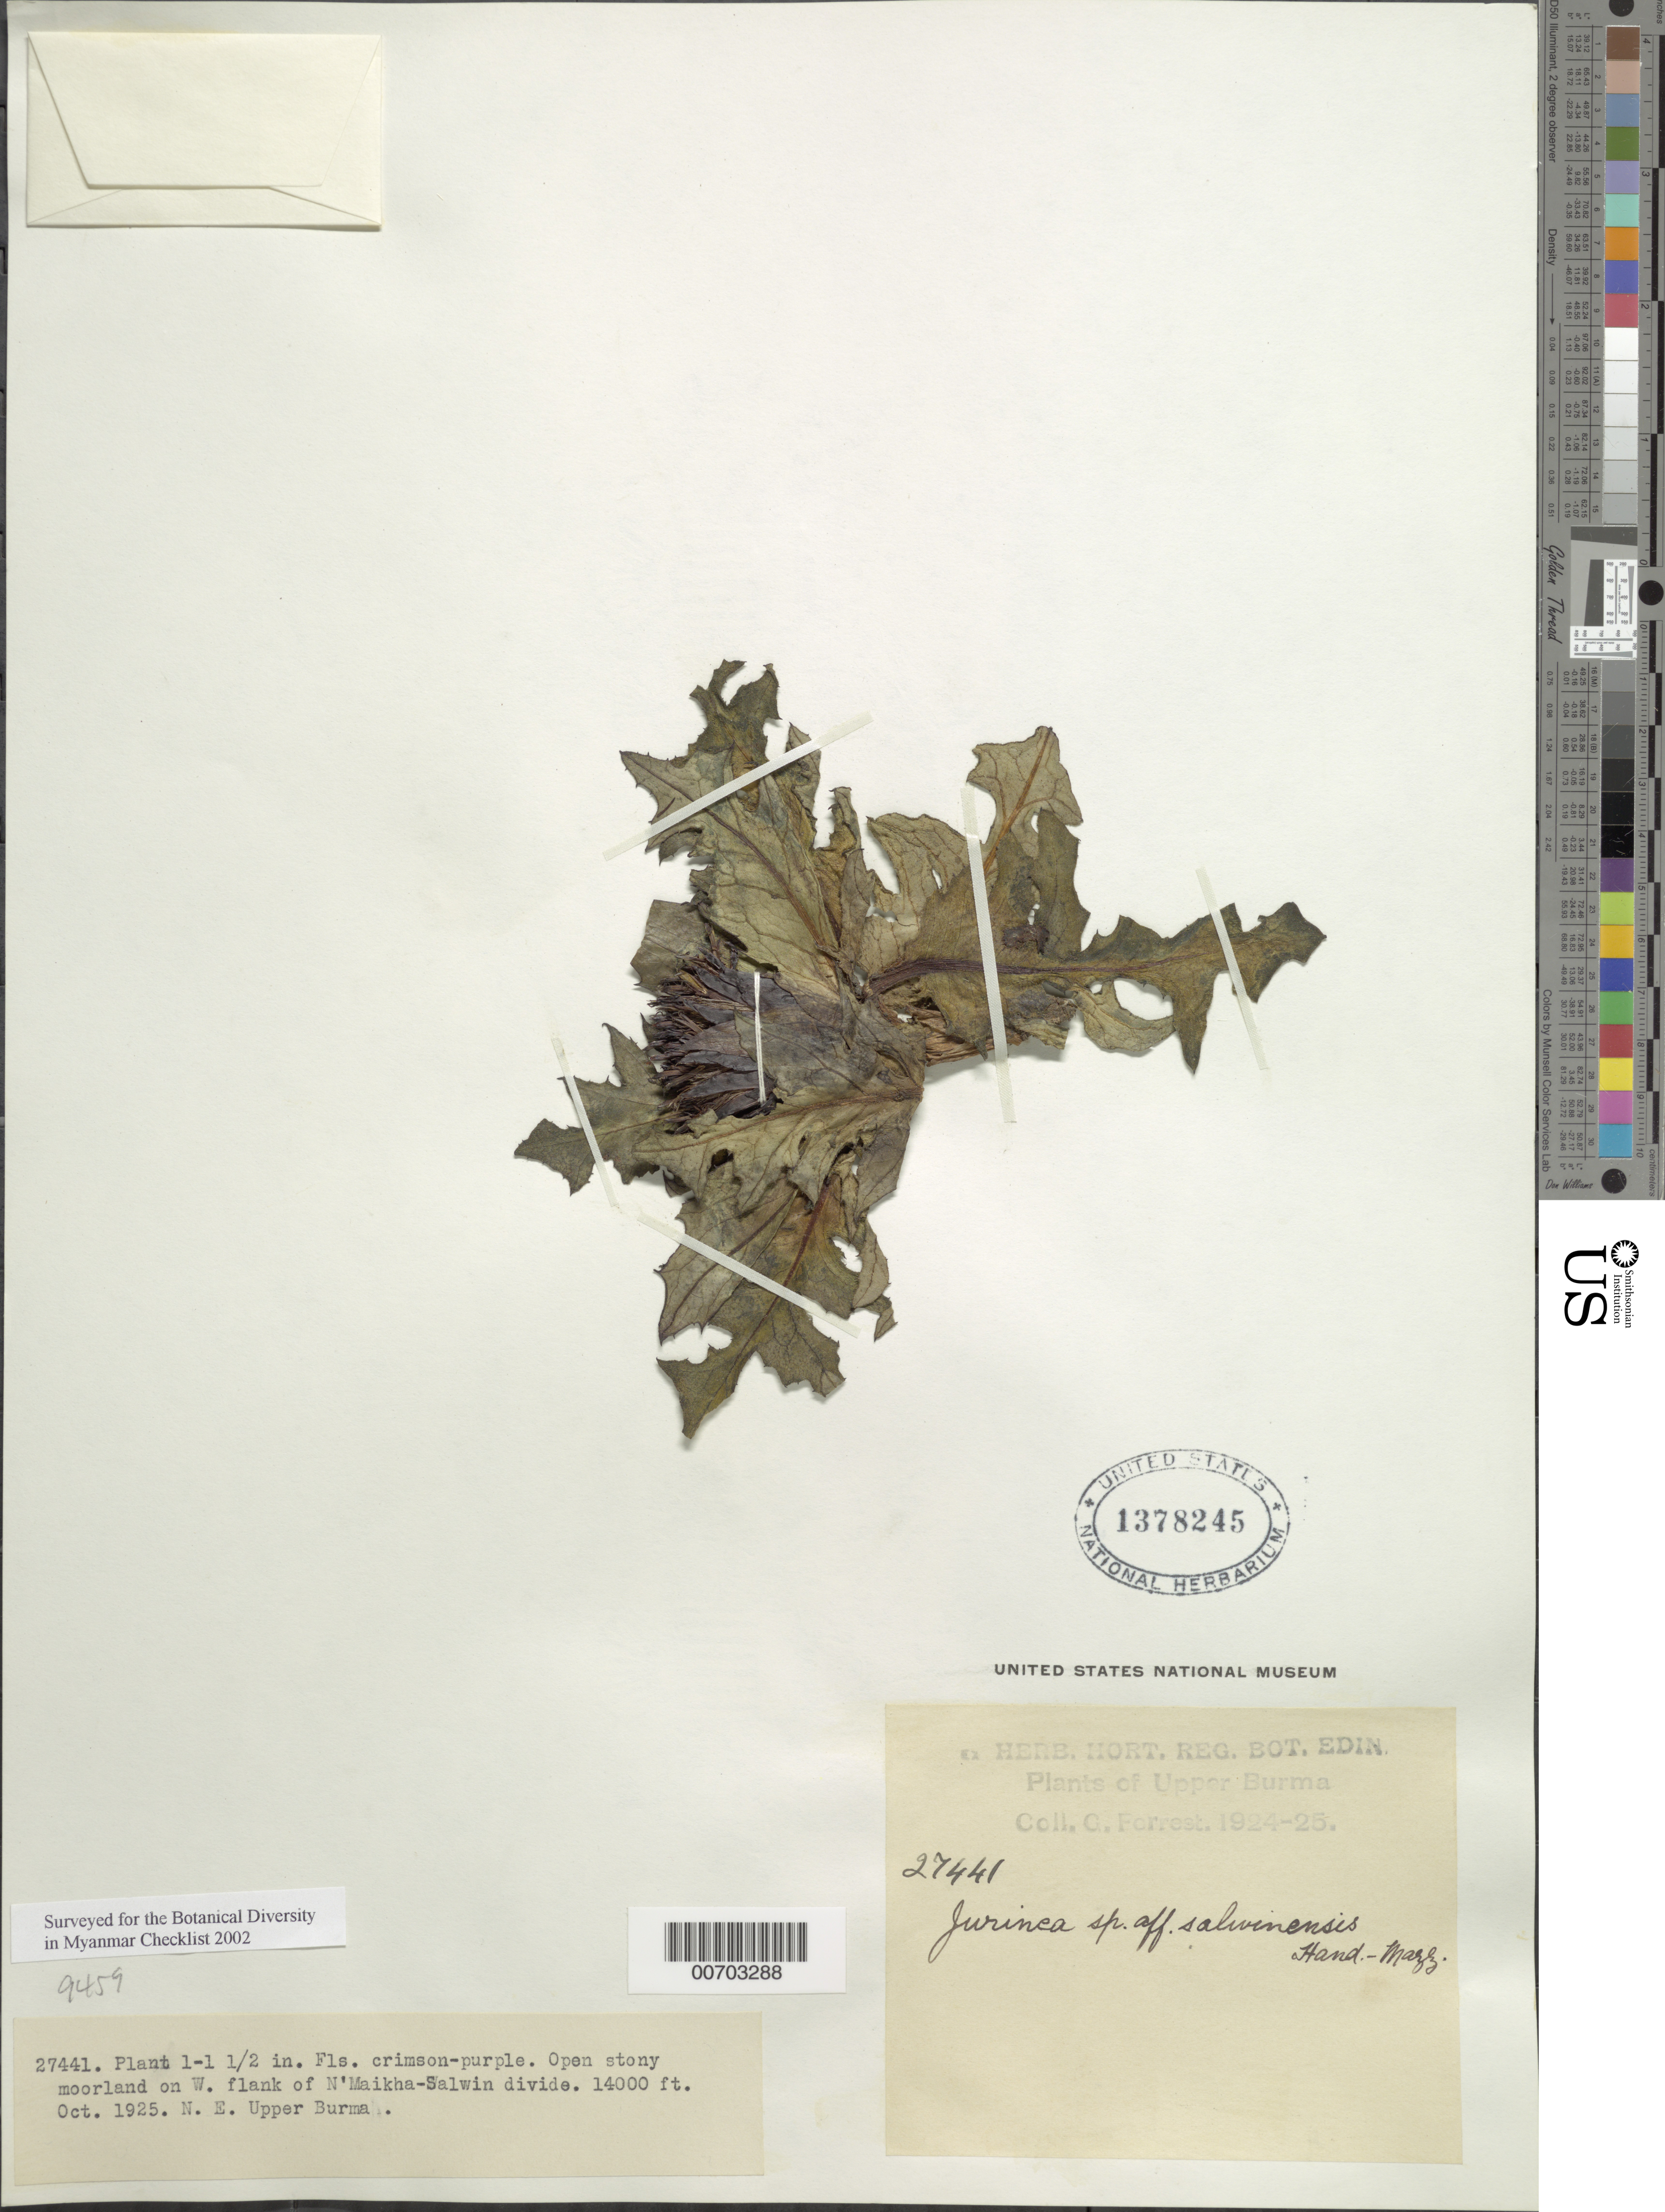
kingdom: Plantae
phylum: Tracheophyta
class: Magnoliopsida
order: Asterales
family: Asteraceae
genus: Jurinea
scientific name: Jurinea salwinensis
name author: Hand.-Mazz.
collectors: G. Forrest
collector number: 27441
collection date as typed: Oct 1925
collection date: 1925-10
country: Myanmar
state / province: Kachin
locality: N'Maikha-Salwin Divide, W flank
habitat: Open stony moorland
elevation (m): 4267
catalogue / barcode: US 1378245